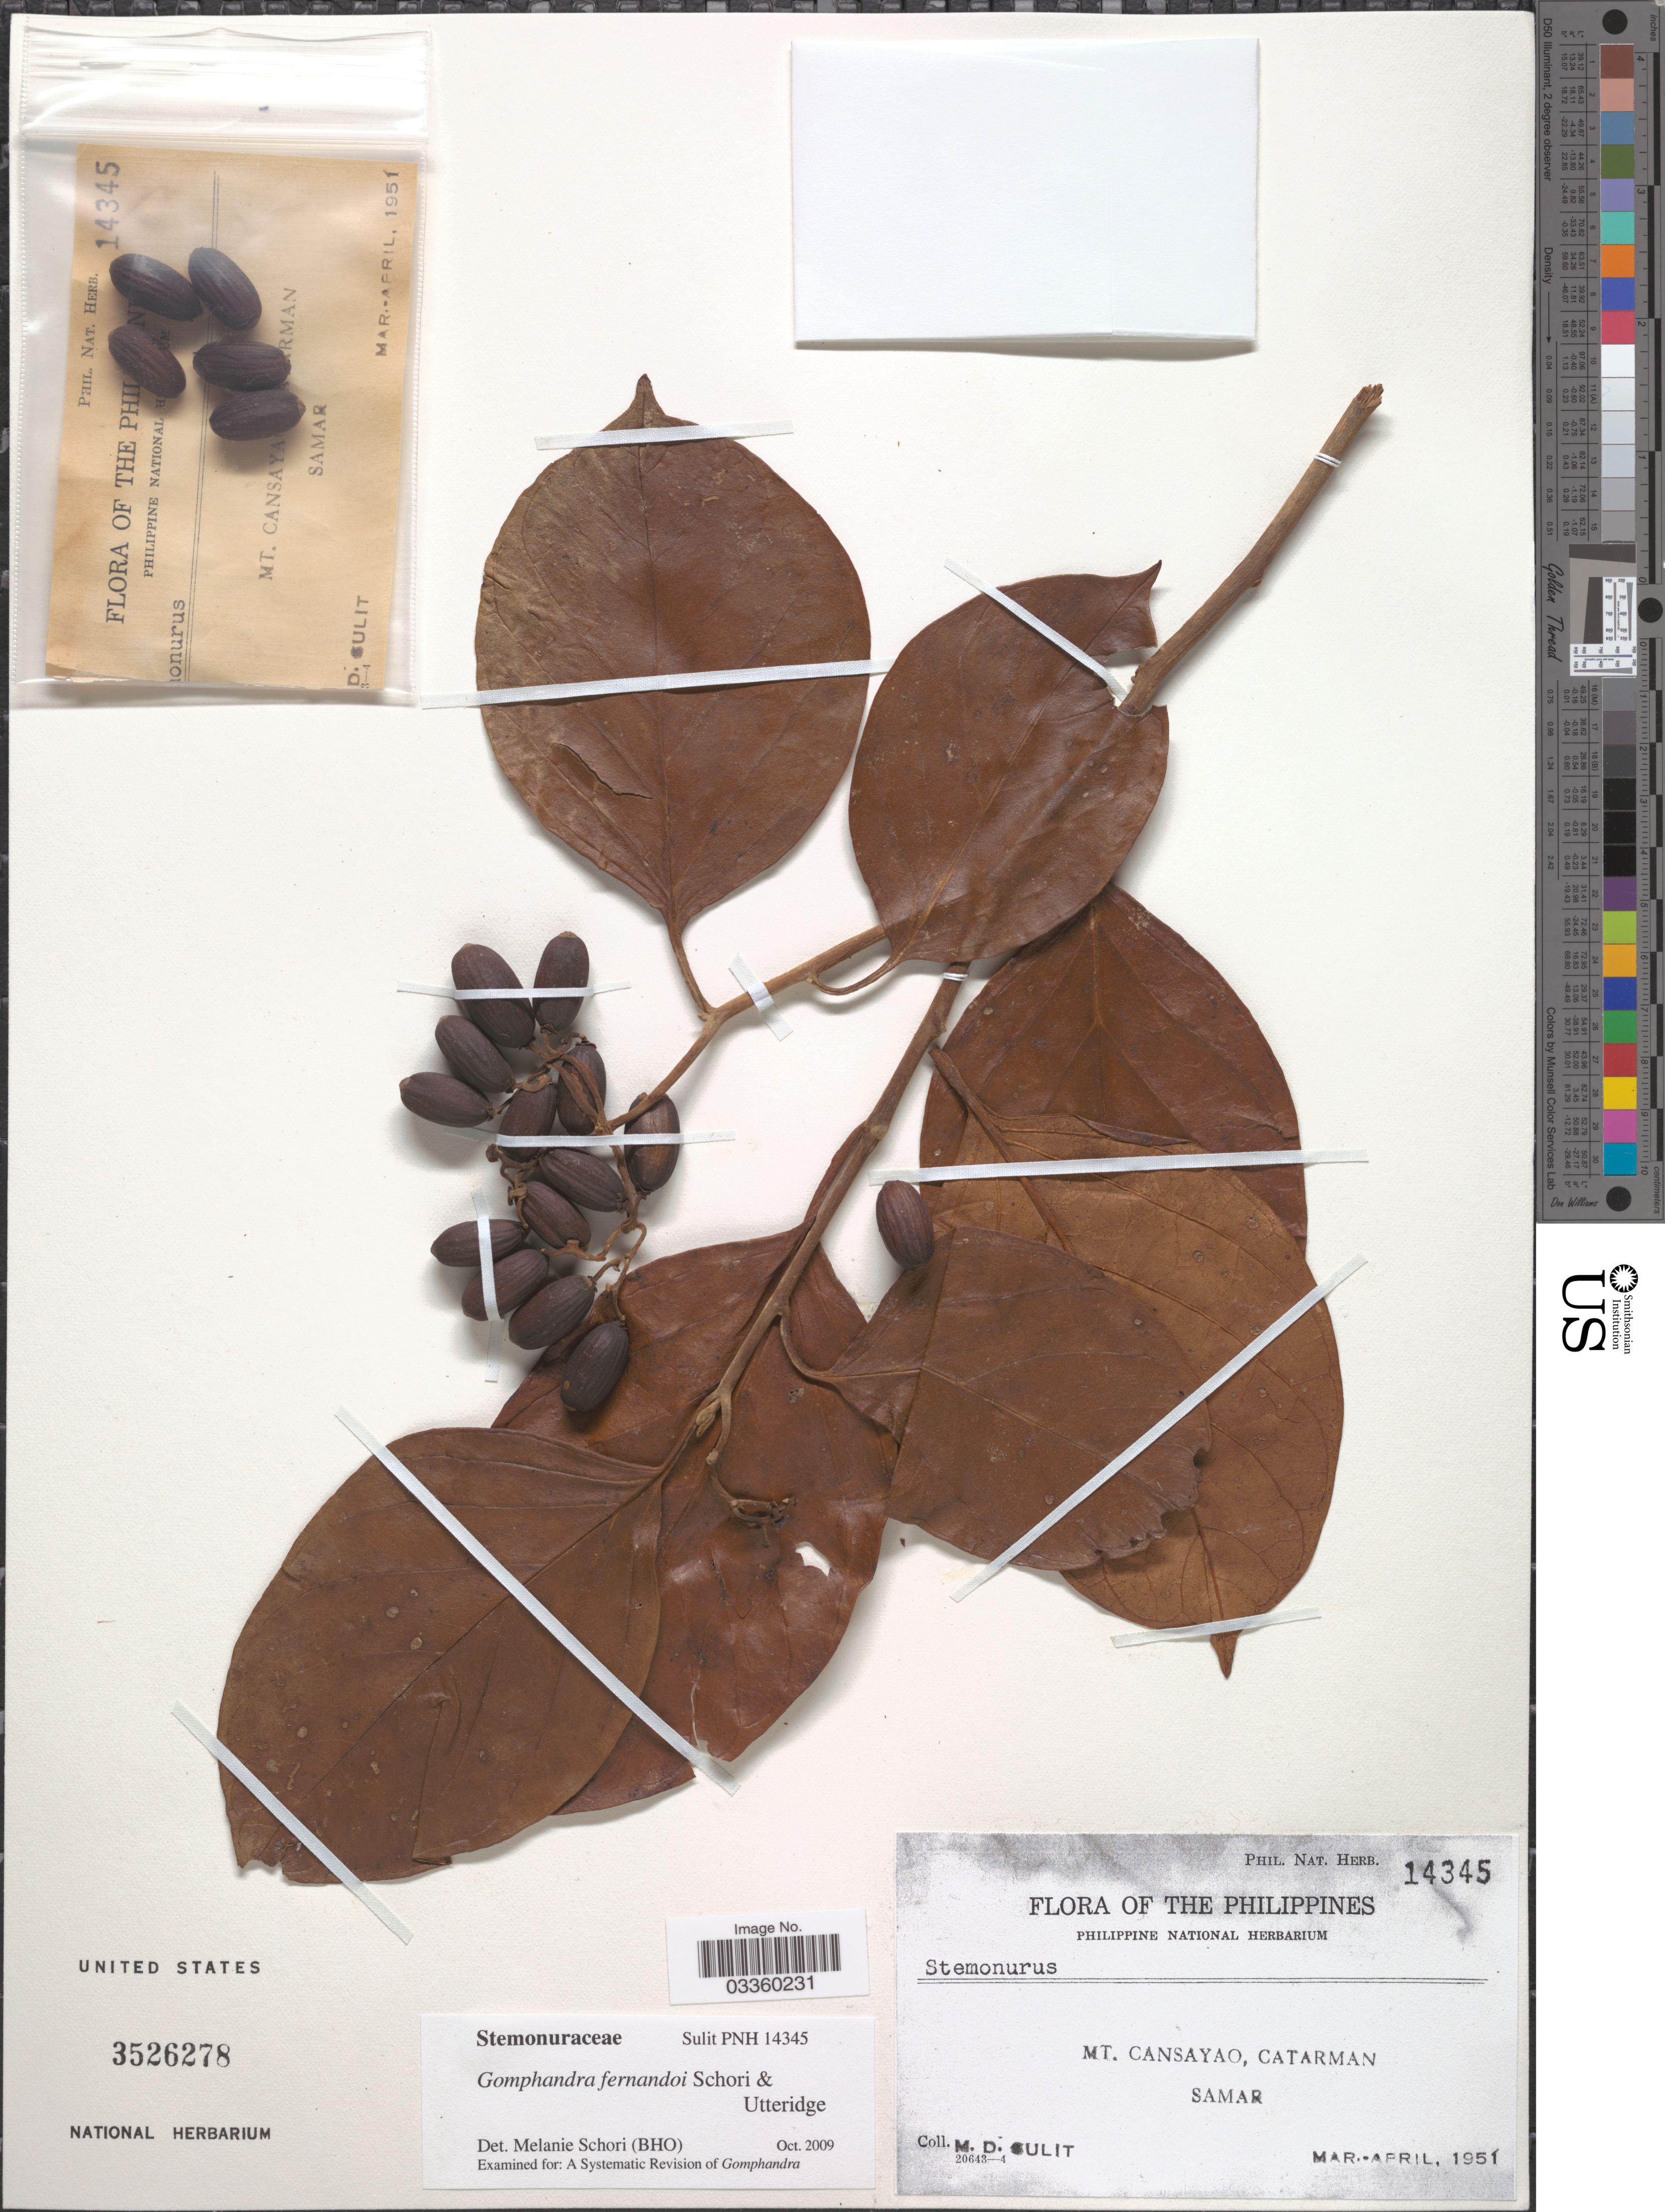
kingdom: Plantae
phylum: Tracheophyta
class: Magnoliopsida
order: Cardiopteridales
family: Stemonuraceae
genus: Gomphandra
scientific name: Gomphandra fernandoi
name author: Schori & Utteridge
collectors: M. Sulit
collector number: Phil. Nat. Herb. 14345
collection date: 1951-03/1951-04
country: Philippines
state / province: Eastern Visayas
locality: Mt. Cansayao, Catarman. Samar.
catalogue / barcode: US 3526278